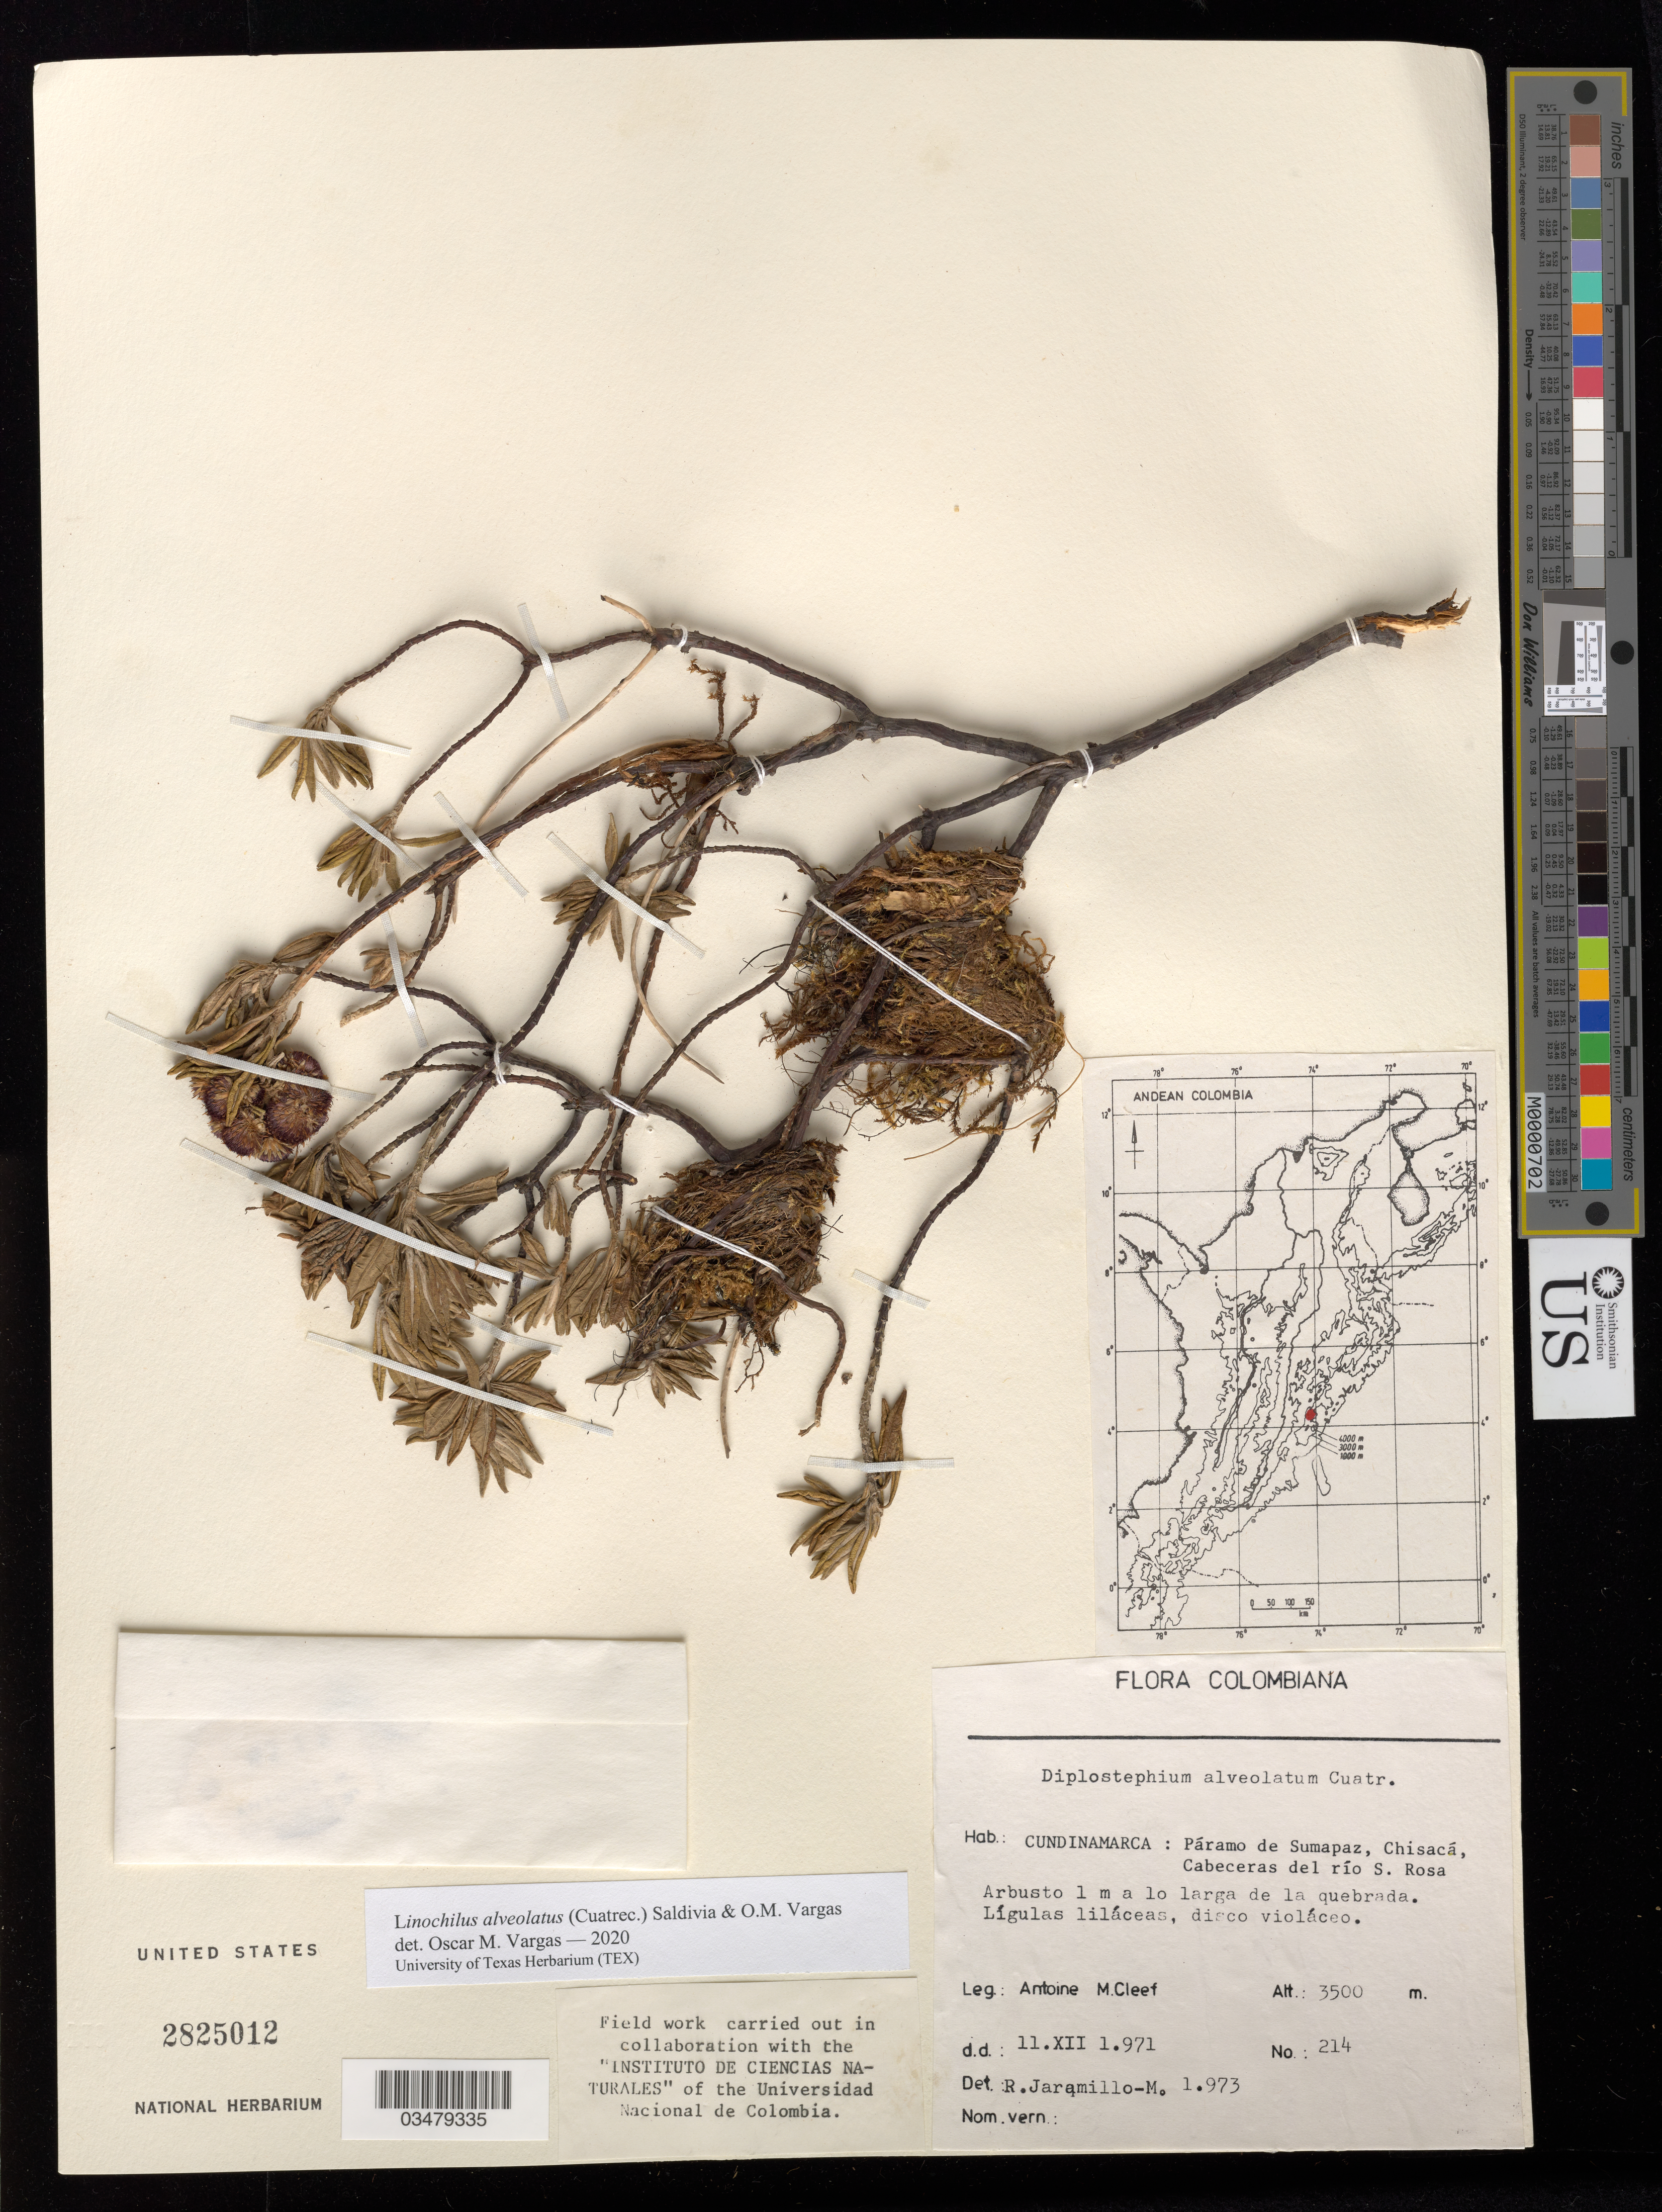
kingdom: Plantae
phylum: Tracheophyta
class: Magnoliopsida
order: Asterales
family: Asteraceae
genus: Linochilus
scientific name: Linochilus alveolatus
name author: (Cuatrec.) Saldivia & O.M. Vargas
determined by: Vargas, Oscar M.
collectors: A. M. Cleef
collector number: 214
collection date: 1971-12-11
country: Colombia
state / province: Cundinamarca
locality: Páramo de Sumapaz, Chisacá, Cabeceras del río S. Rosa.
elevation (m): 3500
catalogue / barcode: US 2825012